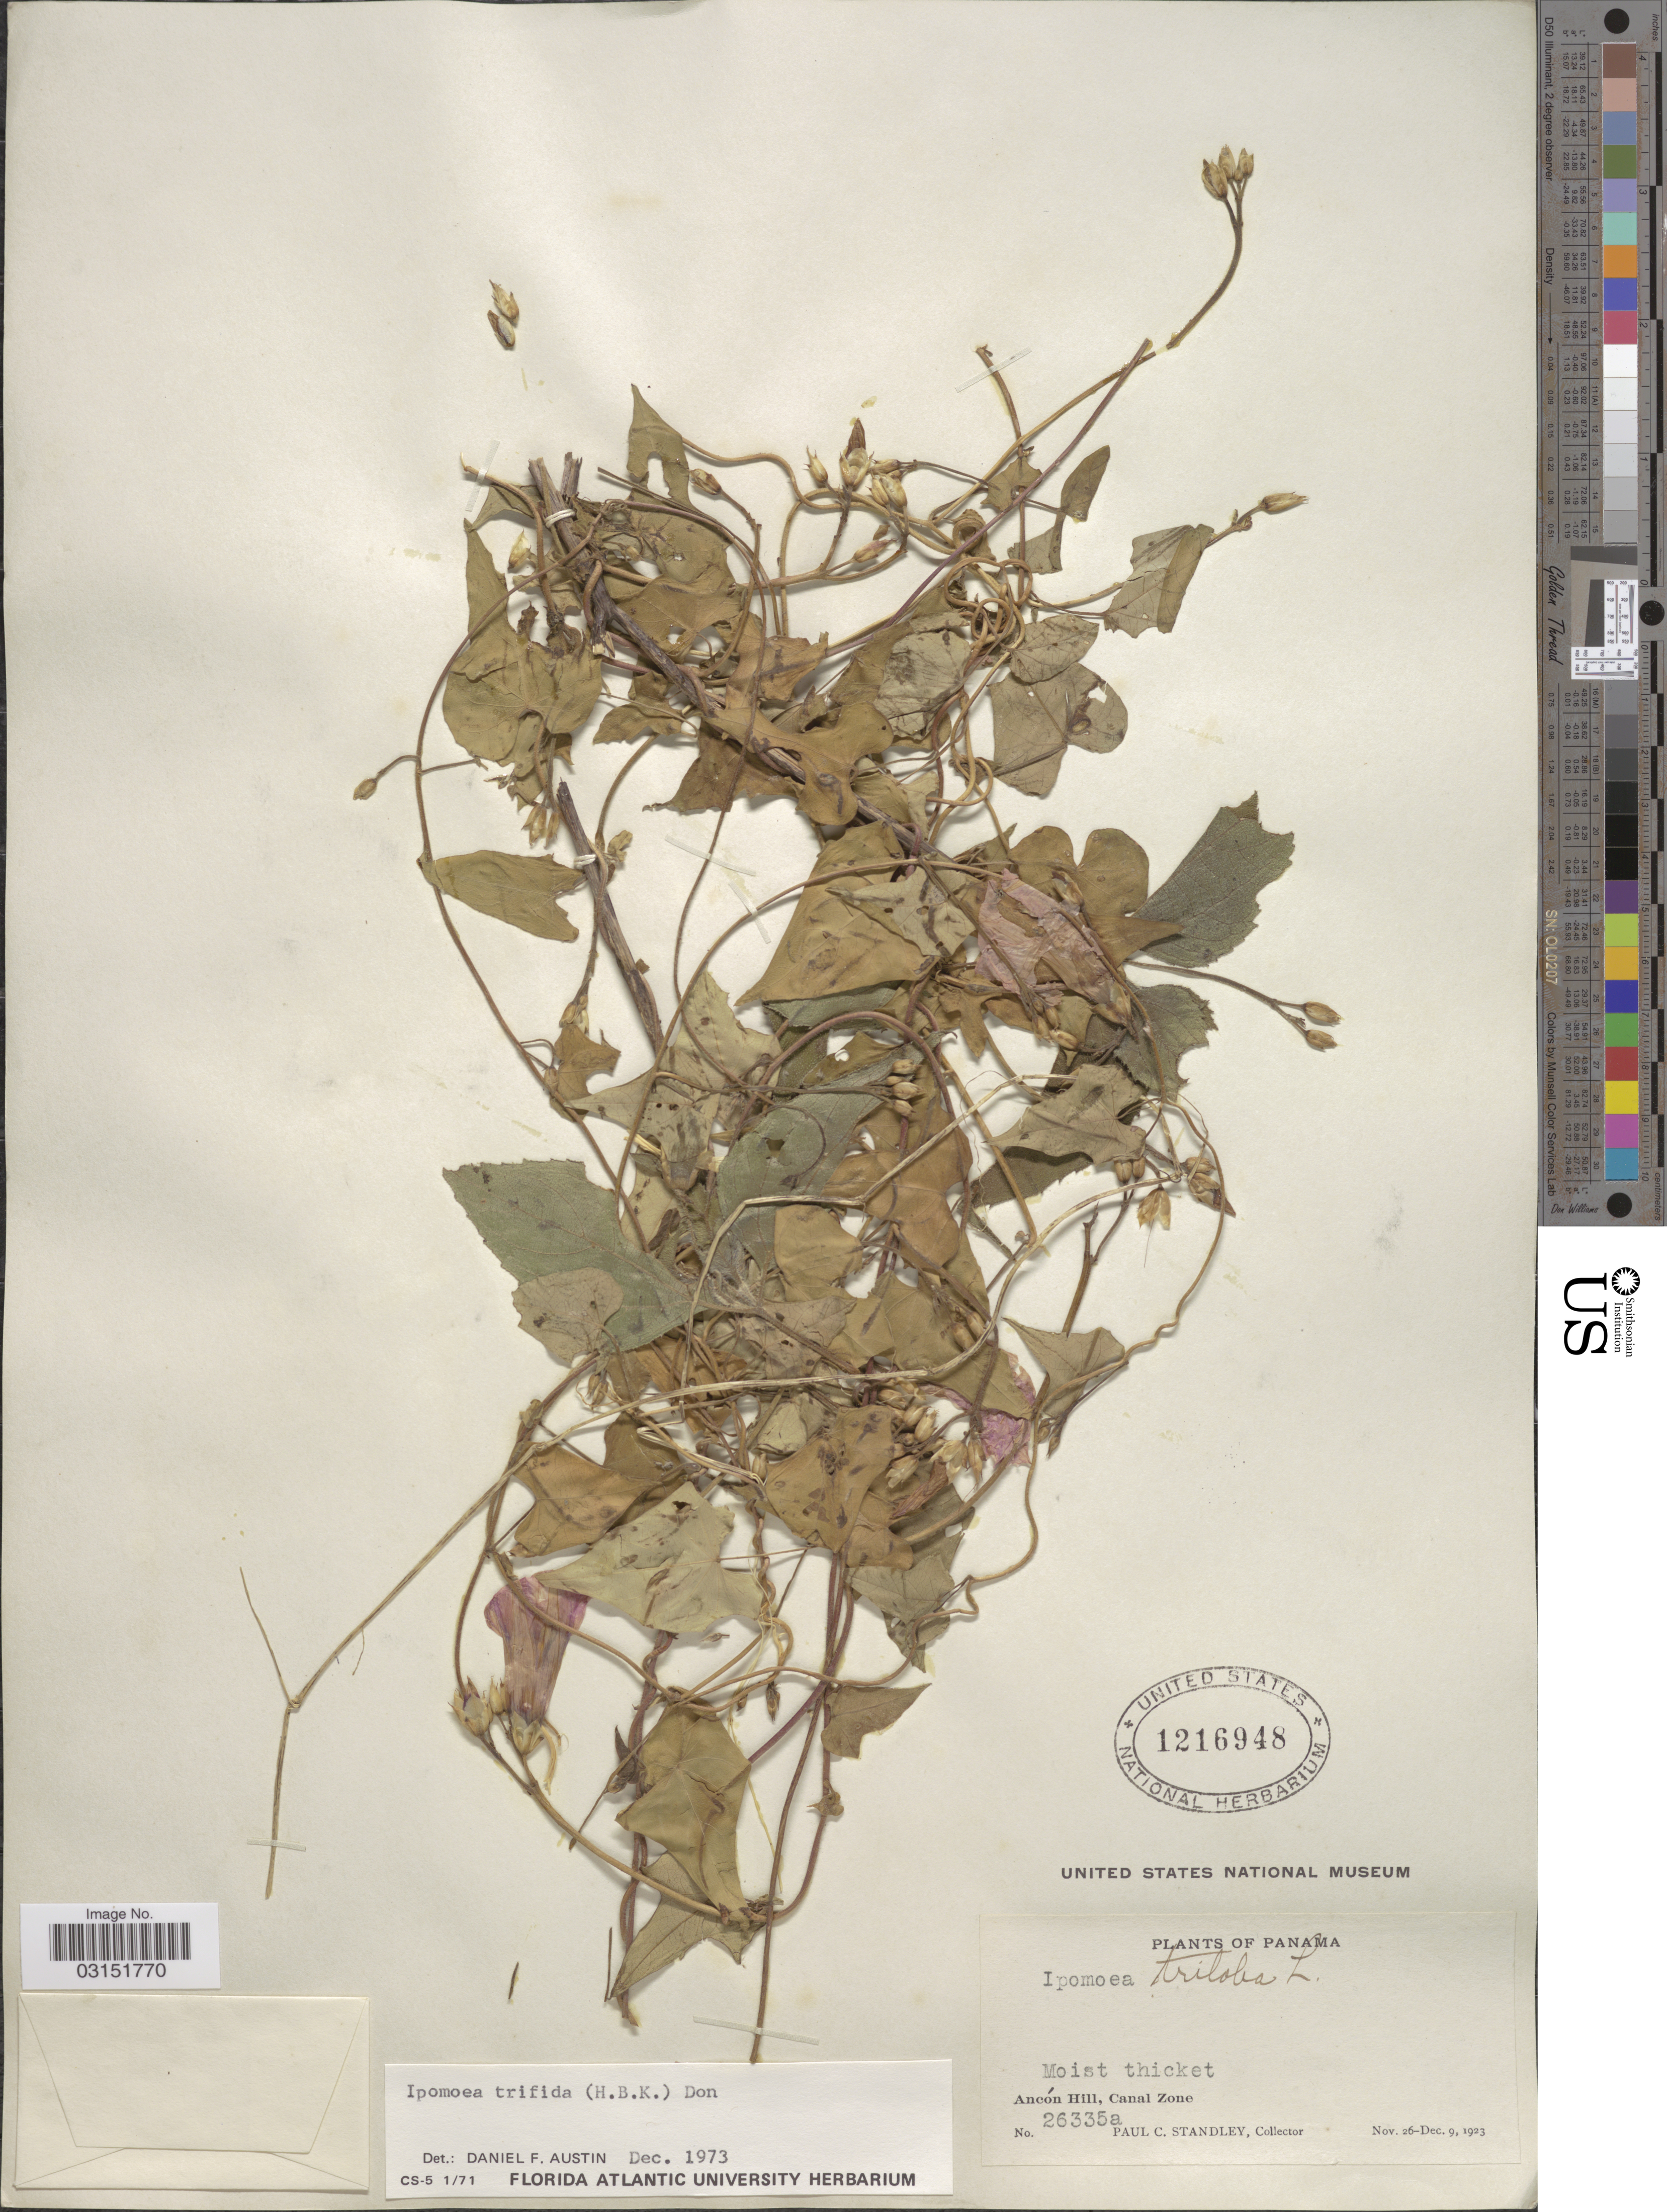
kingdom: Plantae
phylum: Tracheophyta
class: Magnoliopsida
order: Solanales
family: Convolvulaceae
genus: Ipomoea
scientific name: Ipomoea trifida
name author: (Kunth) G. Don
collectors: P. C. Standley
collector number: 26335a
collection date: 1923-11-26/1923-12-09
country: Panama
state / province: Colón / Panamá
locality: Ancón Hill, Canal Zone.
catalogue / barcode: US 1216948